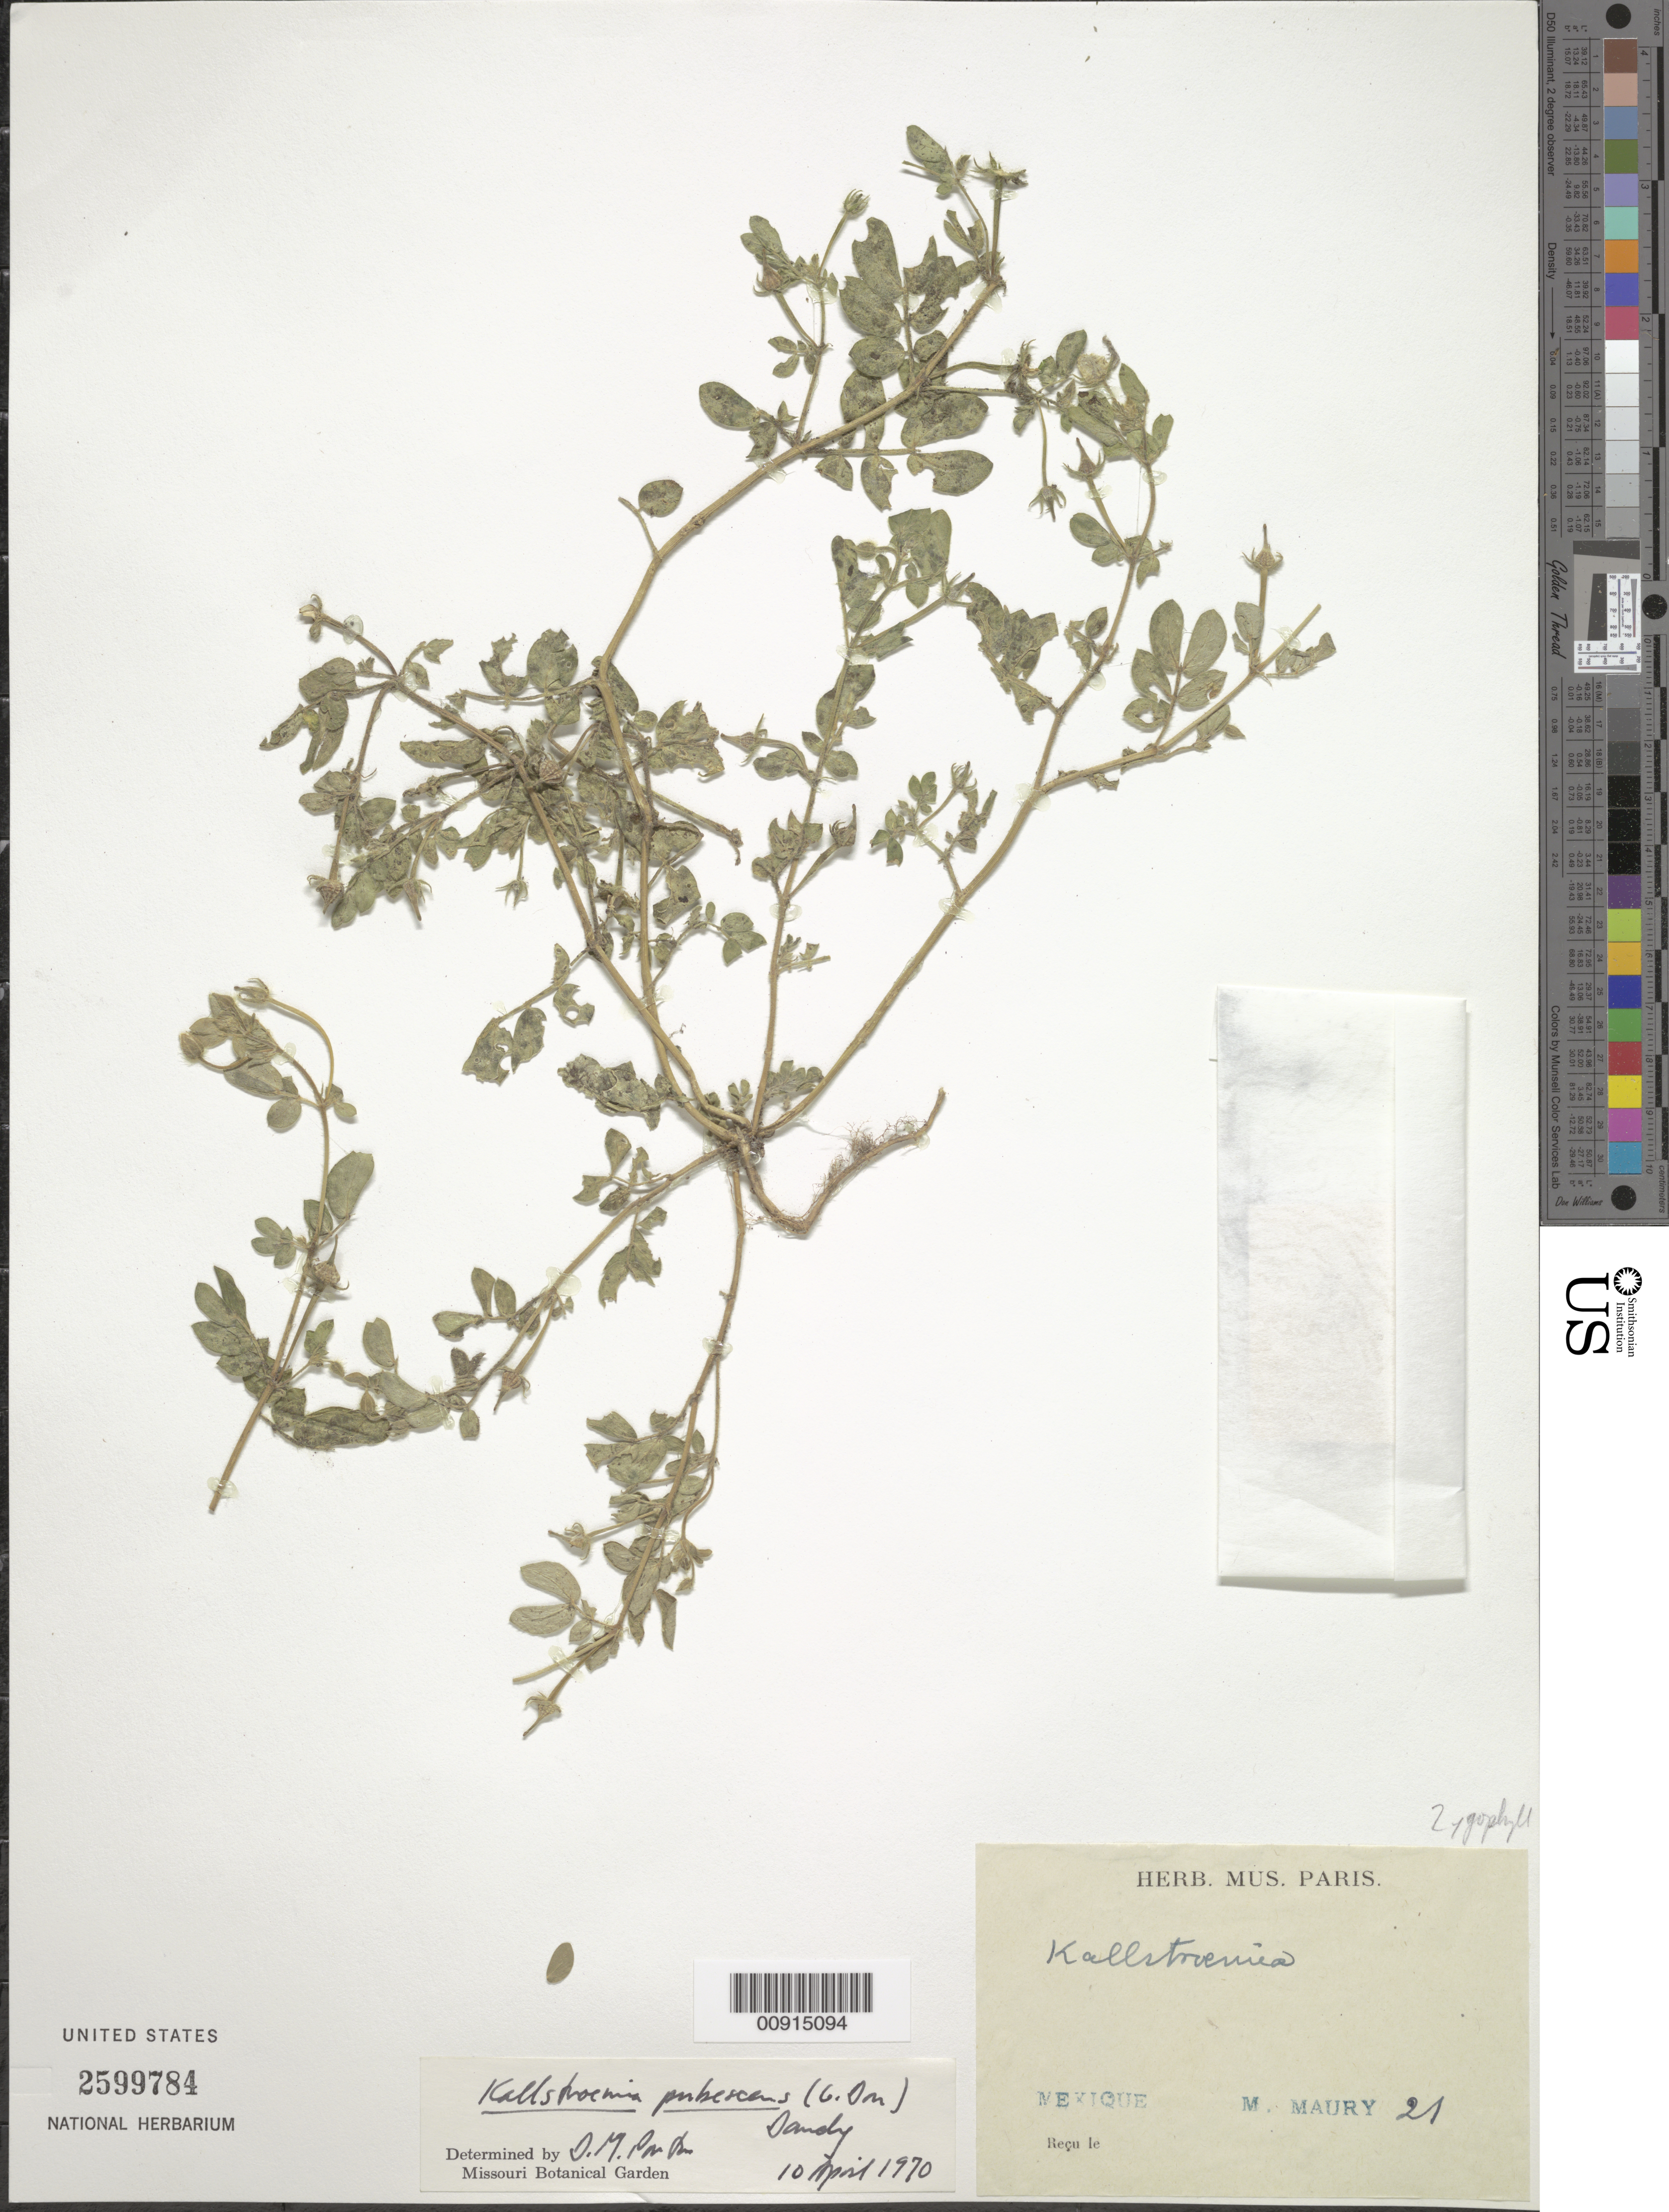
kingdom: Plantae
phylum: Tracheophyta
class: Magnoliopsida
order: Zygophyllales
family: Zygophyllaceae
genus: Kallstroemia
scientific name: Kallstroemia pubescens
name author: (G. Don) Dandy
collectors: Maury, M.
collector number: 21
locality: Mexique.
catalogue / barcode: US 2599784